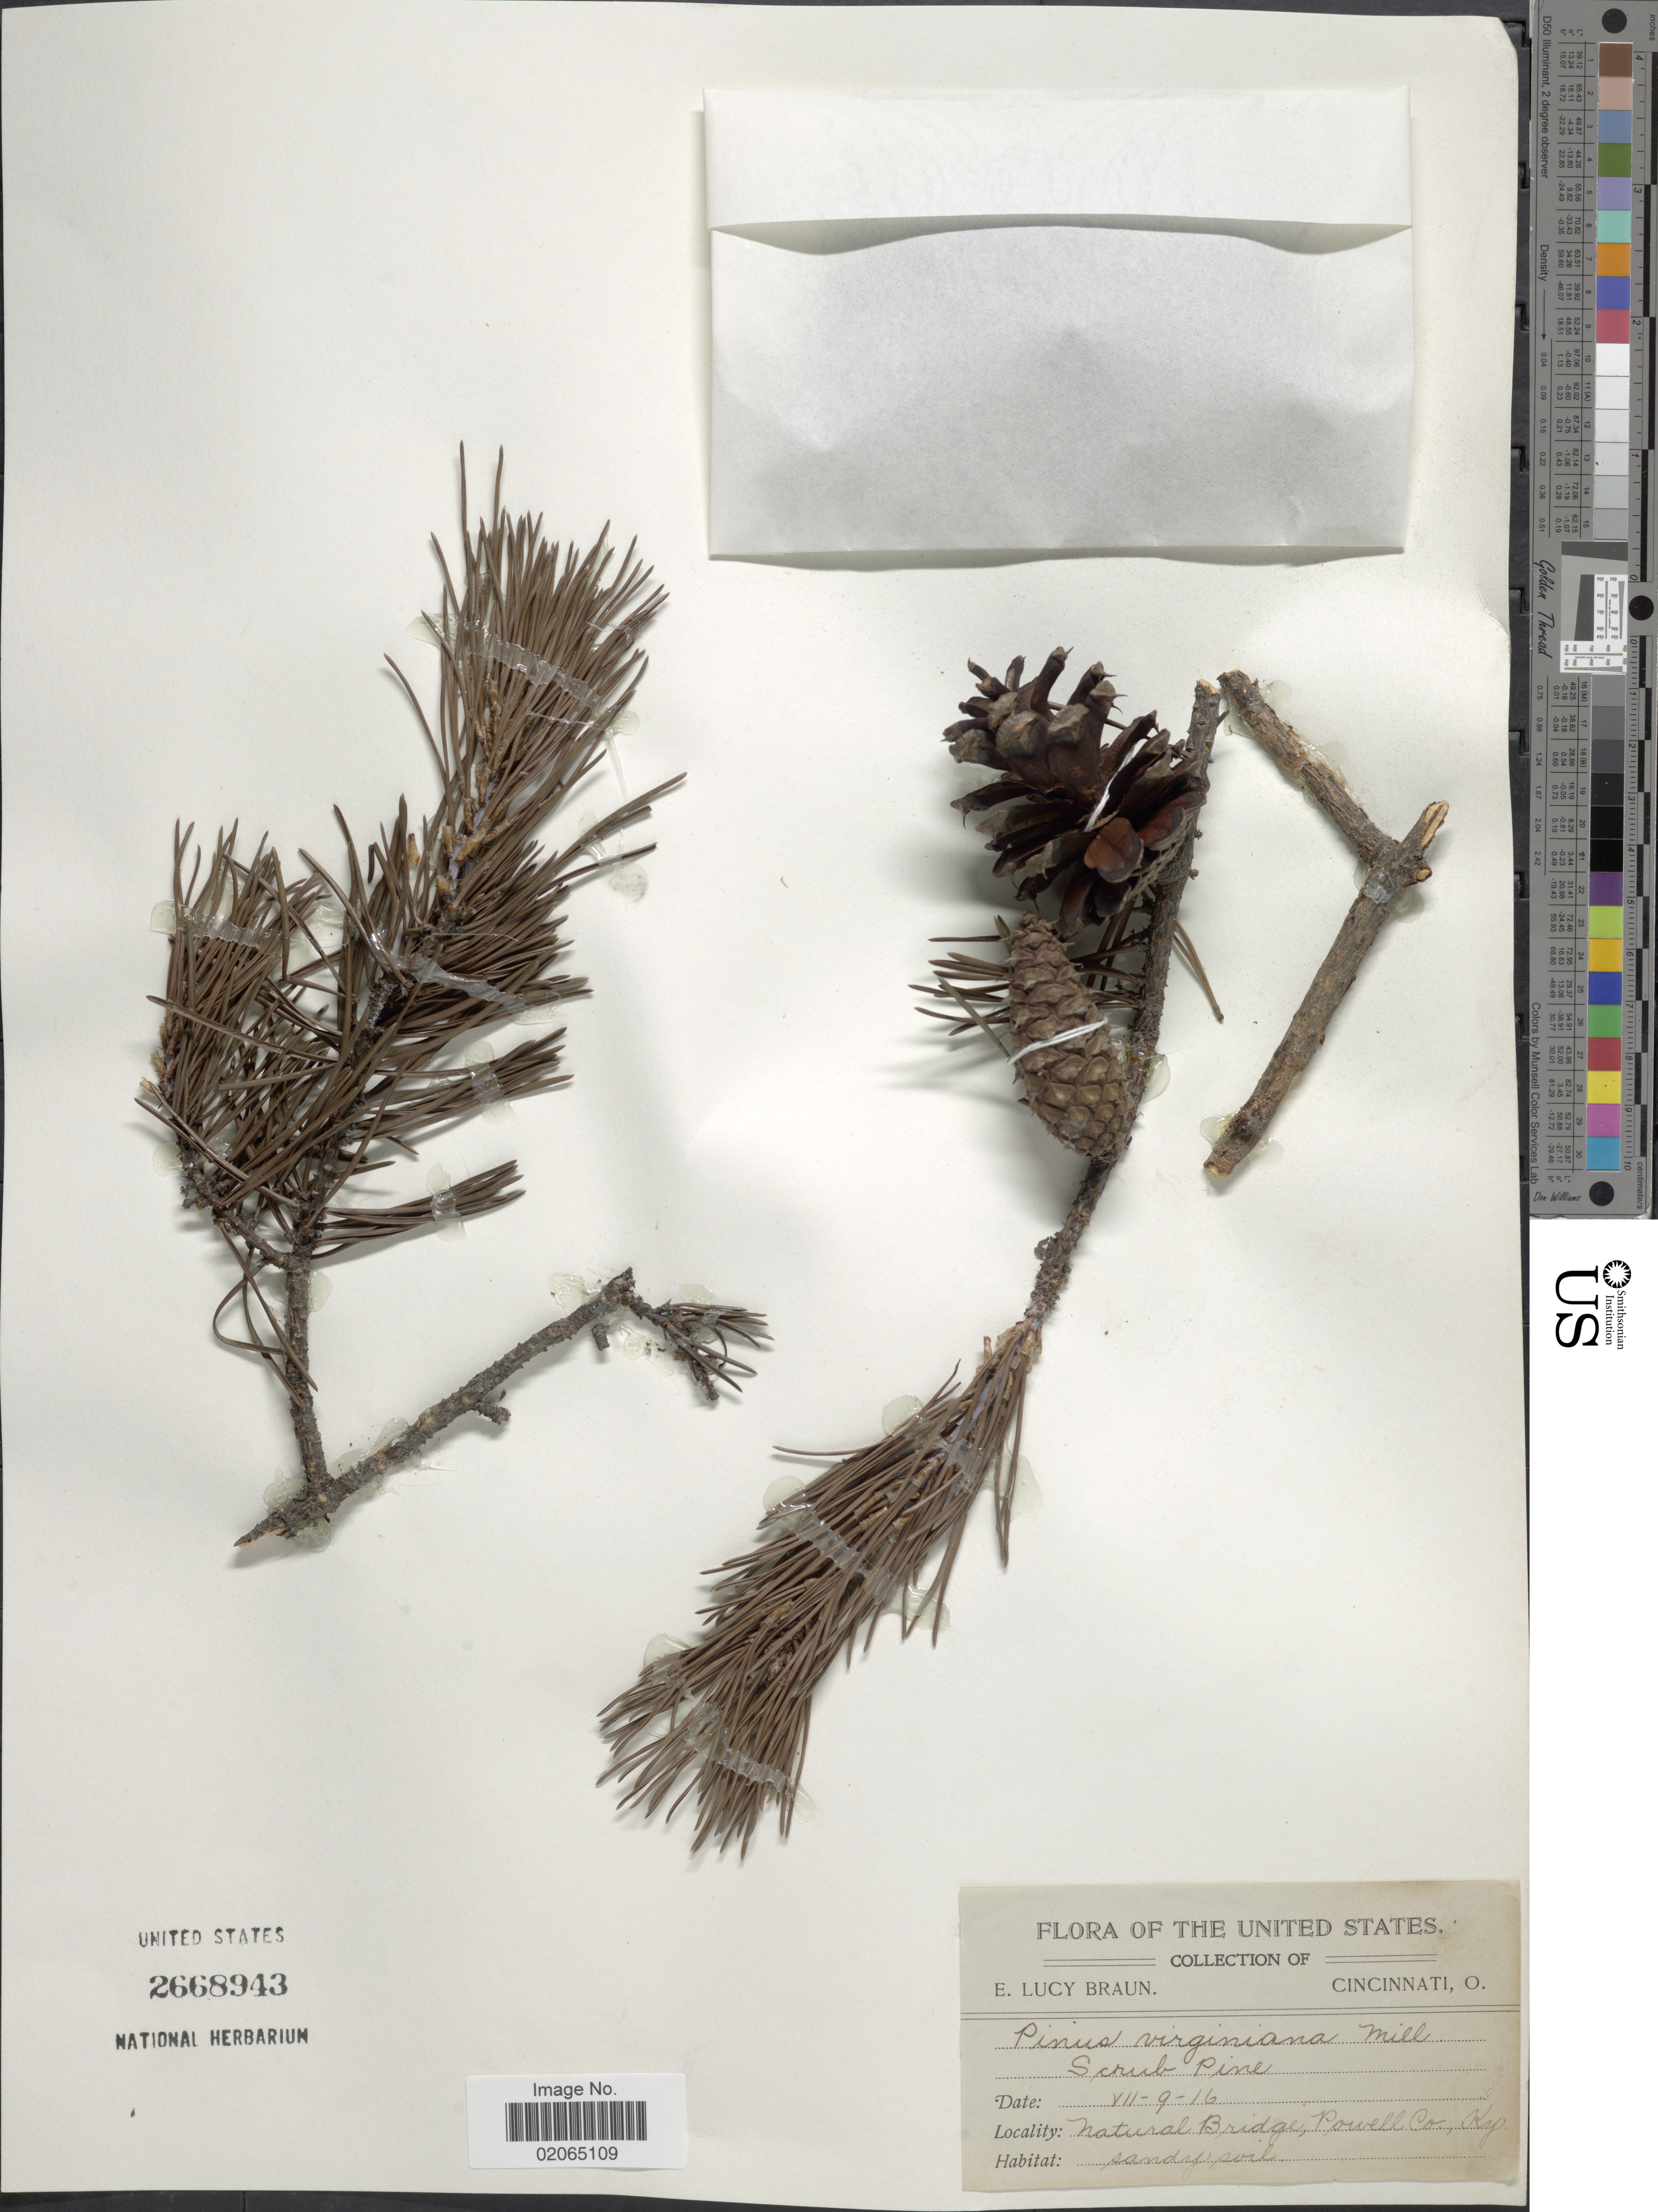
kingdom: Plantae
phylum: Tracheophyta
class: Pinopsida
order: Pinales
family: Pinaceae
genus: Pinus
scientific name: Pinus virginiana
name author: Mill.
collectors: E. L. Braun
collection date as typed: Transcribed d/m/y: 9/7/16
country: United States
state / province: Kentucky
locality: Natural Bridge, Powell Co.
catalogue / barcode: US 2668943